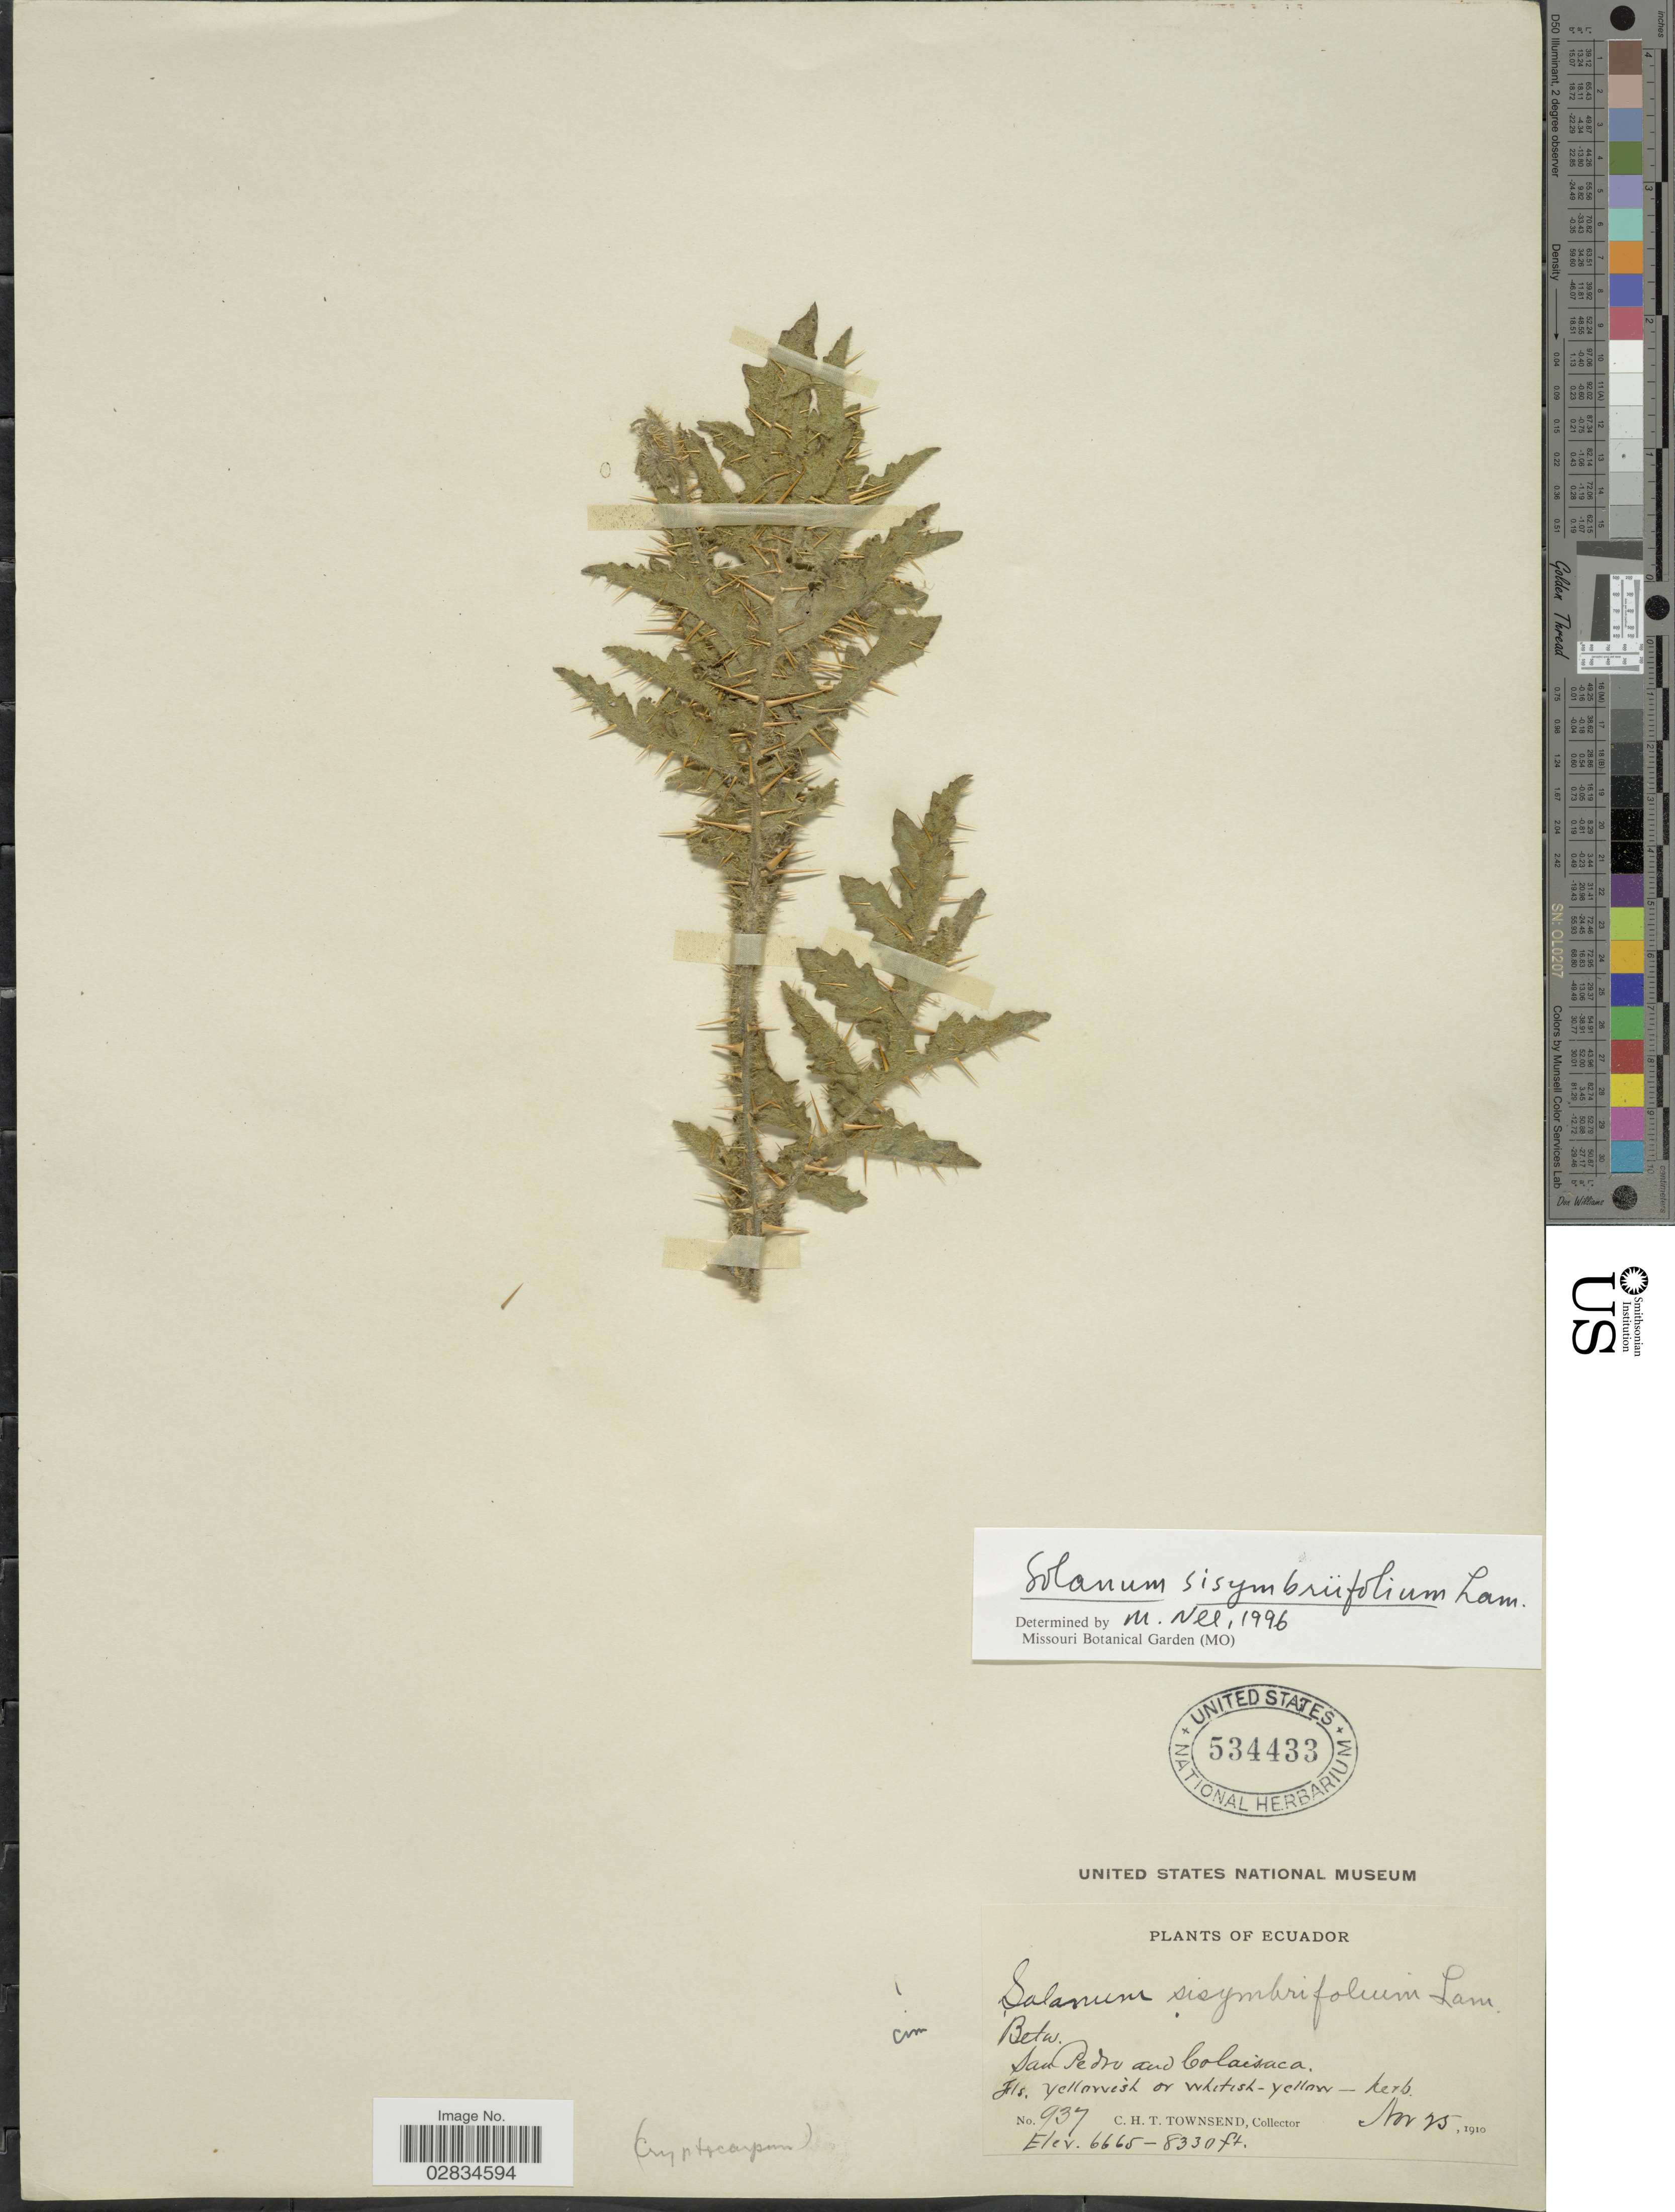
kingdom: Plantae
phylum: Tracheophyta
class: Magnoliopsida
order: Solanales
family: Solanaceae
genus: Solanum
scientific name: Solanum sisymbriifolium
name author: Lam.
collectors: C. H. T. Townsend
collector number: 937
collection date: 1910-11-25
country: Ecuador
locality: Betw. San Pedro and Colaisaca.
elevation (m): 2031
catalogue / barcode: US 534433